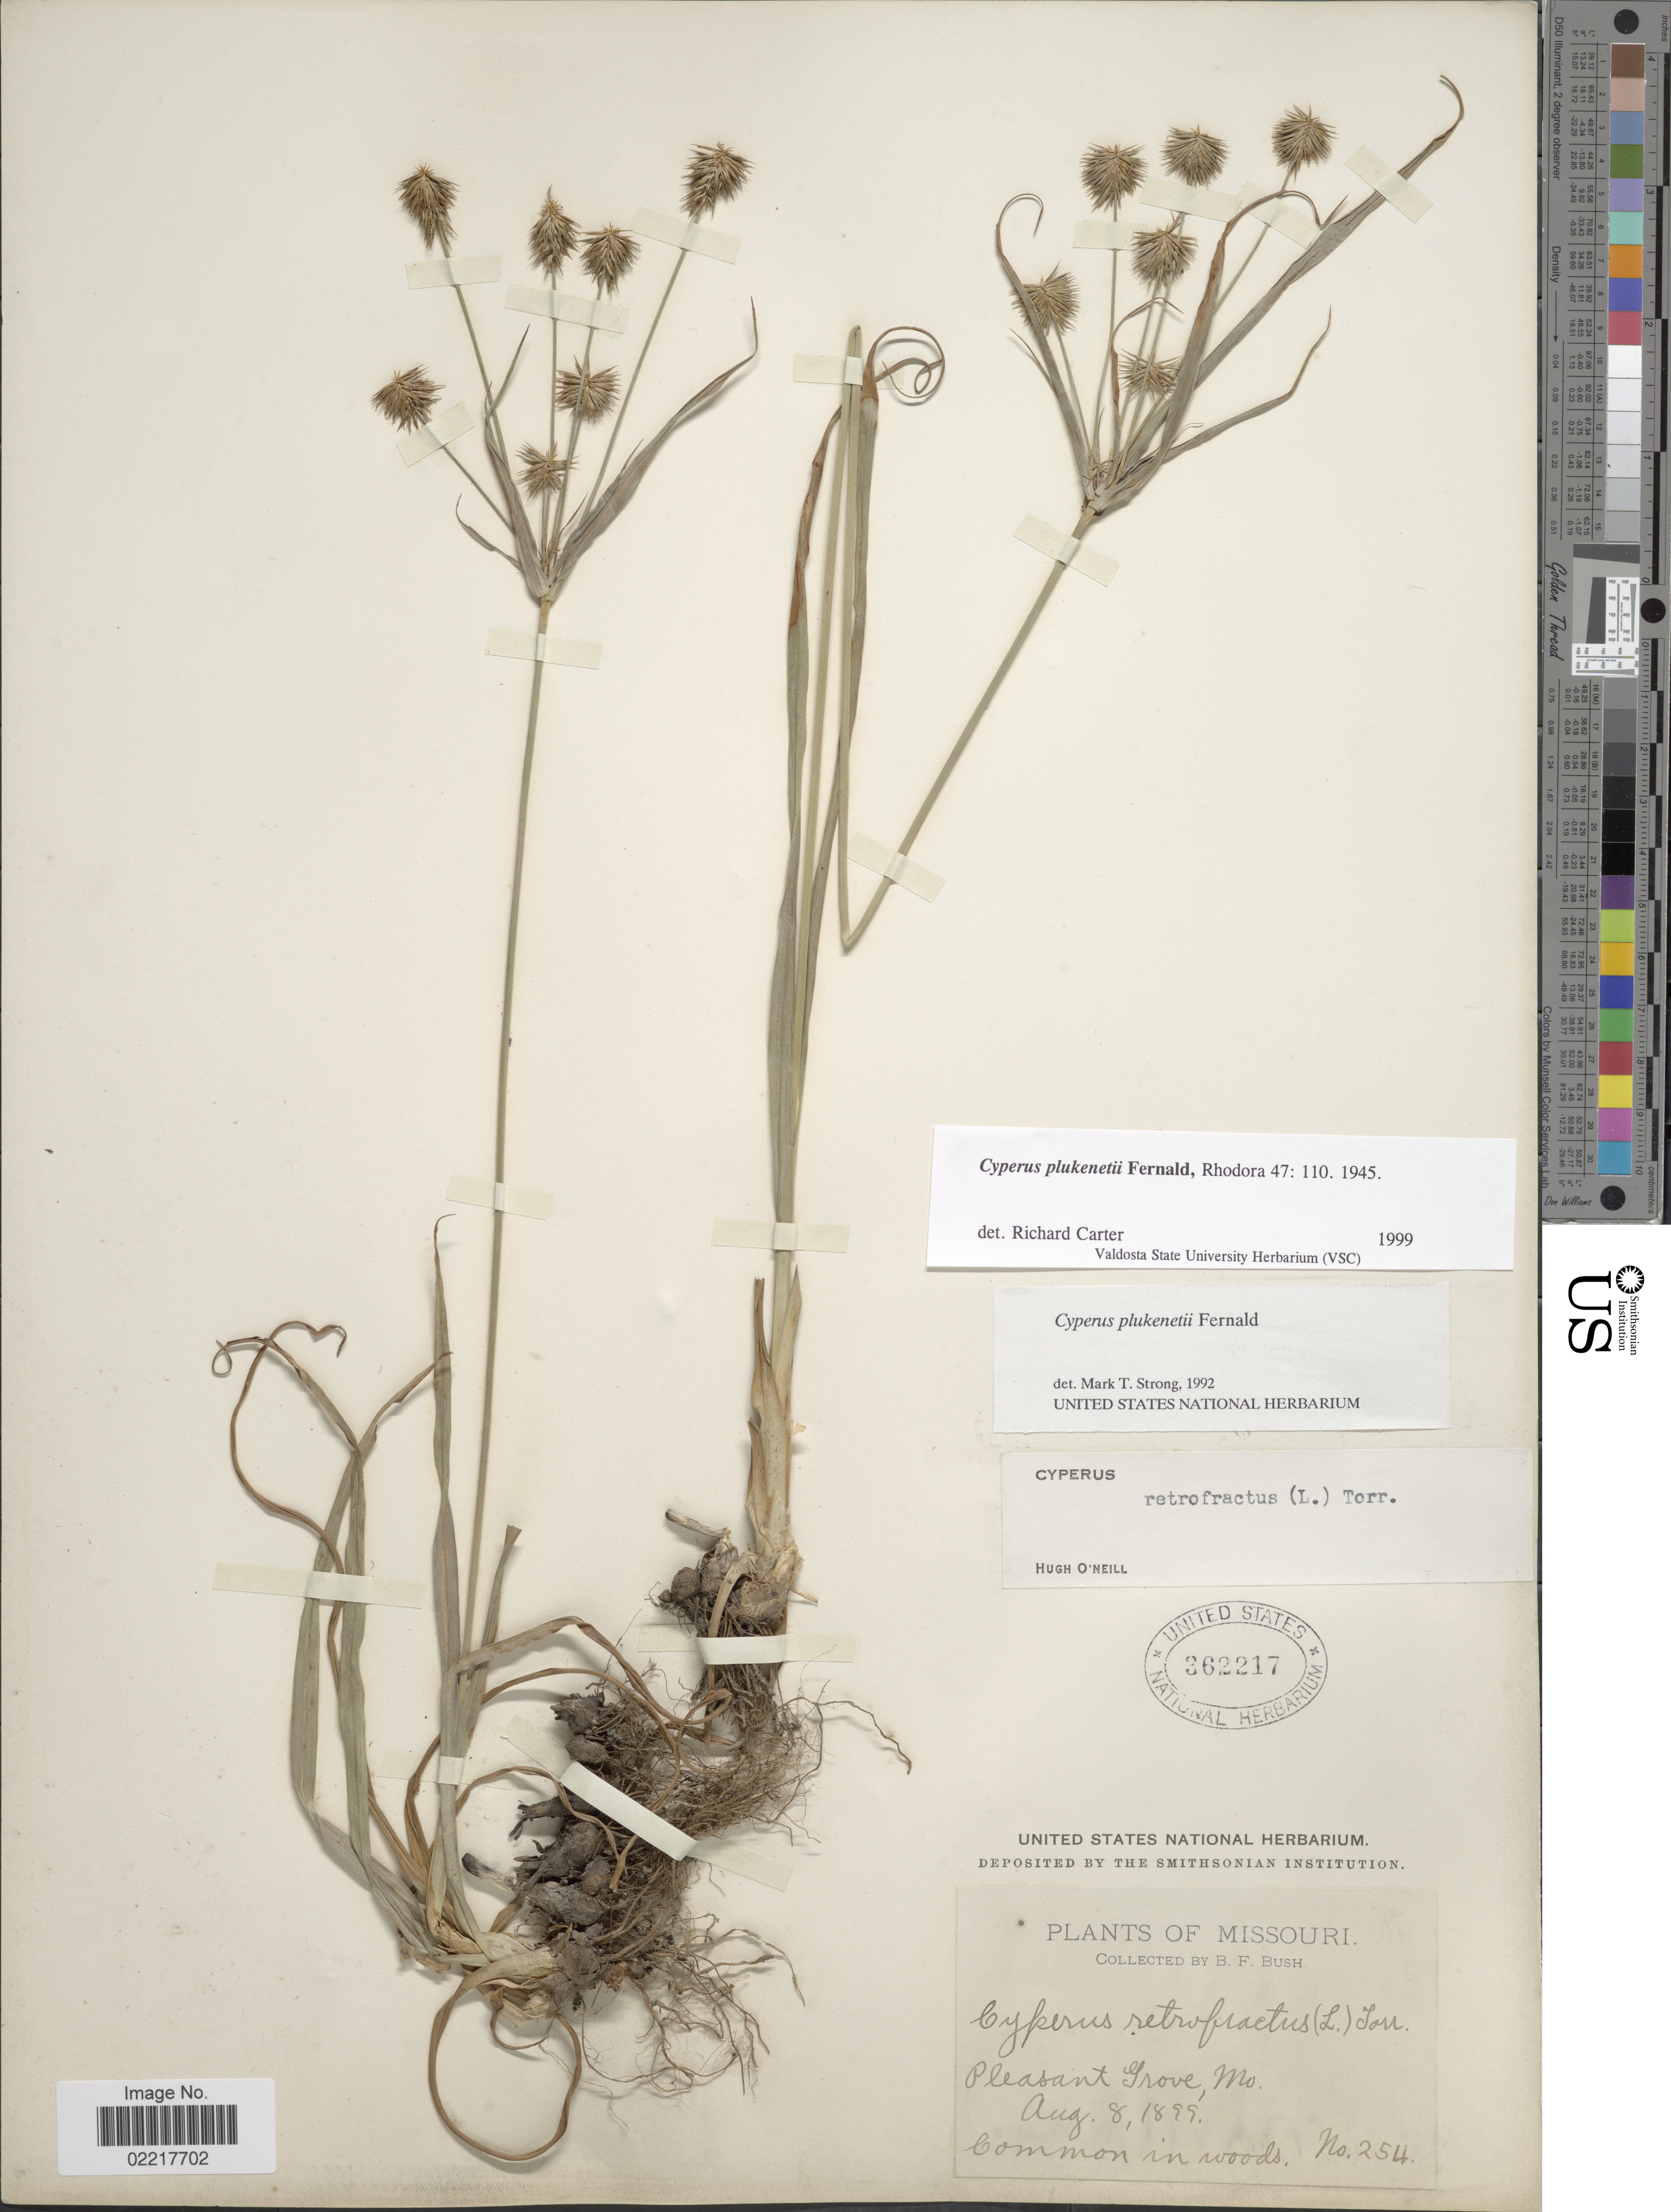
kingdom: Plantae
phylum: Tracheophyta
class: Liliopsida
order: Poales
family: Cyperaceae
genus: Cyperus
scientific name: Cyperus plukenetii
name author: Fernald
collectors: B. F. Bush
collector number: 254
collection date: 1899-08-08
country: United States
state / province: Missouri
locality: Pleasant Grove, Mo.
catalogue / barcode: US 362217